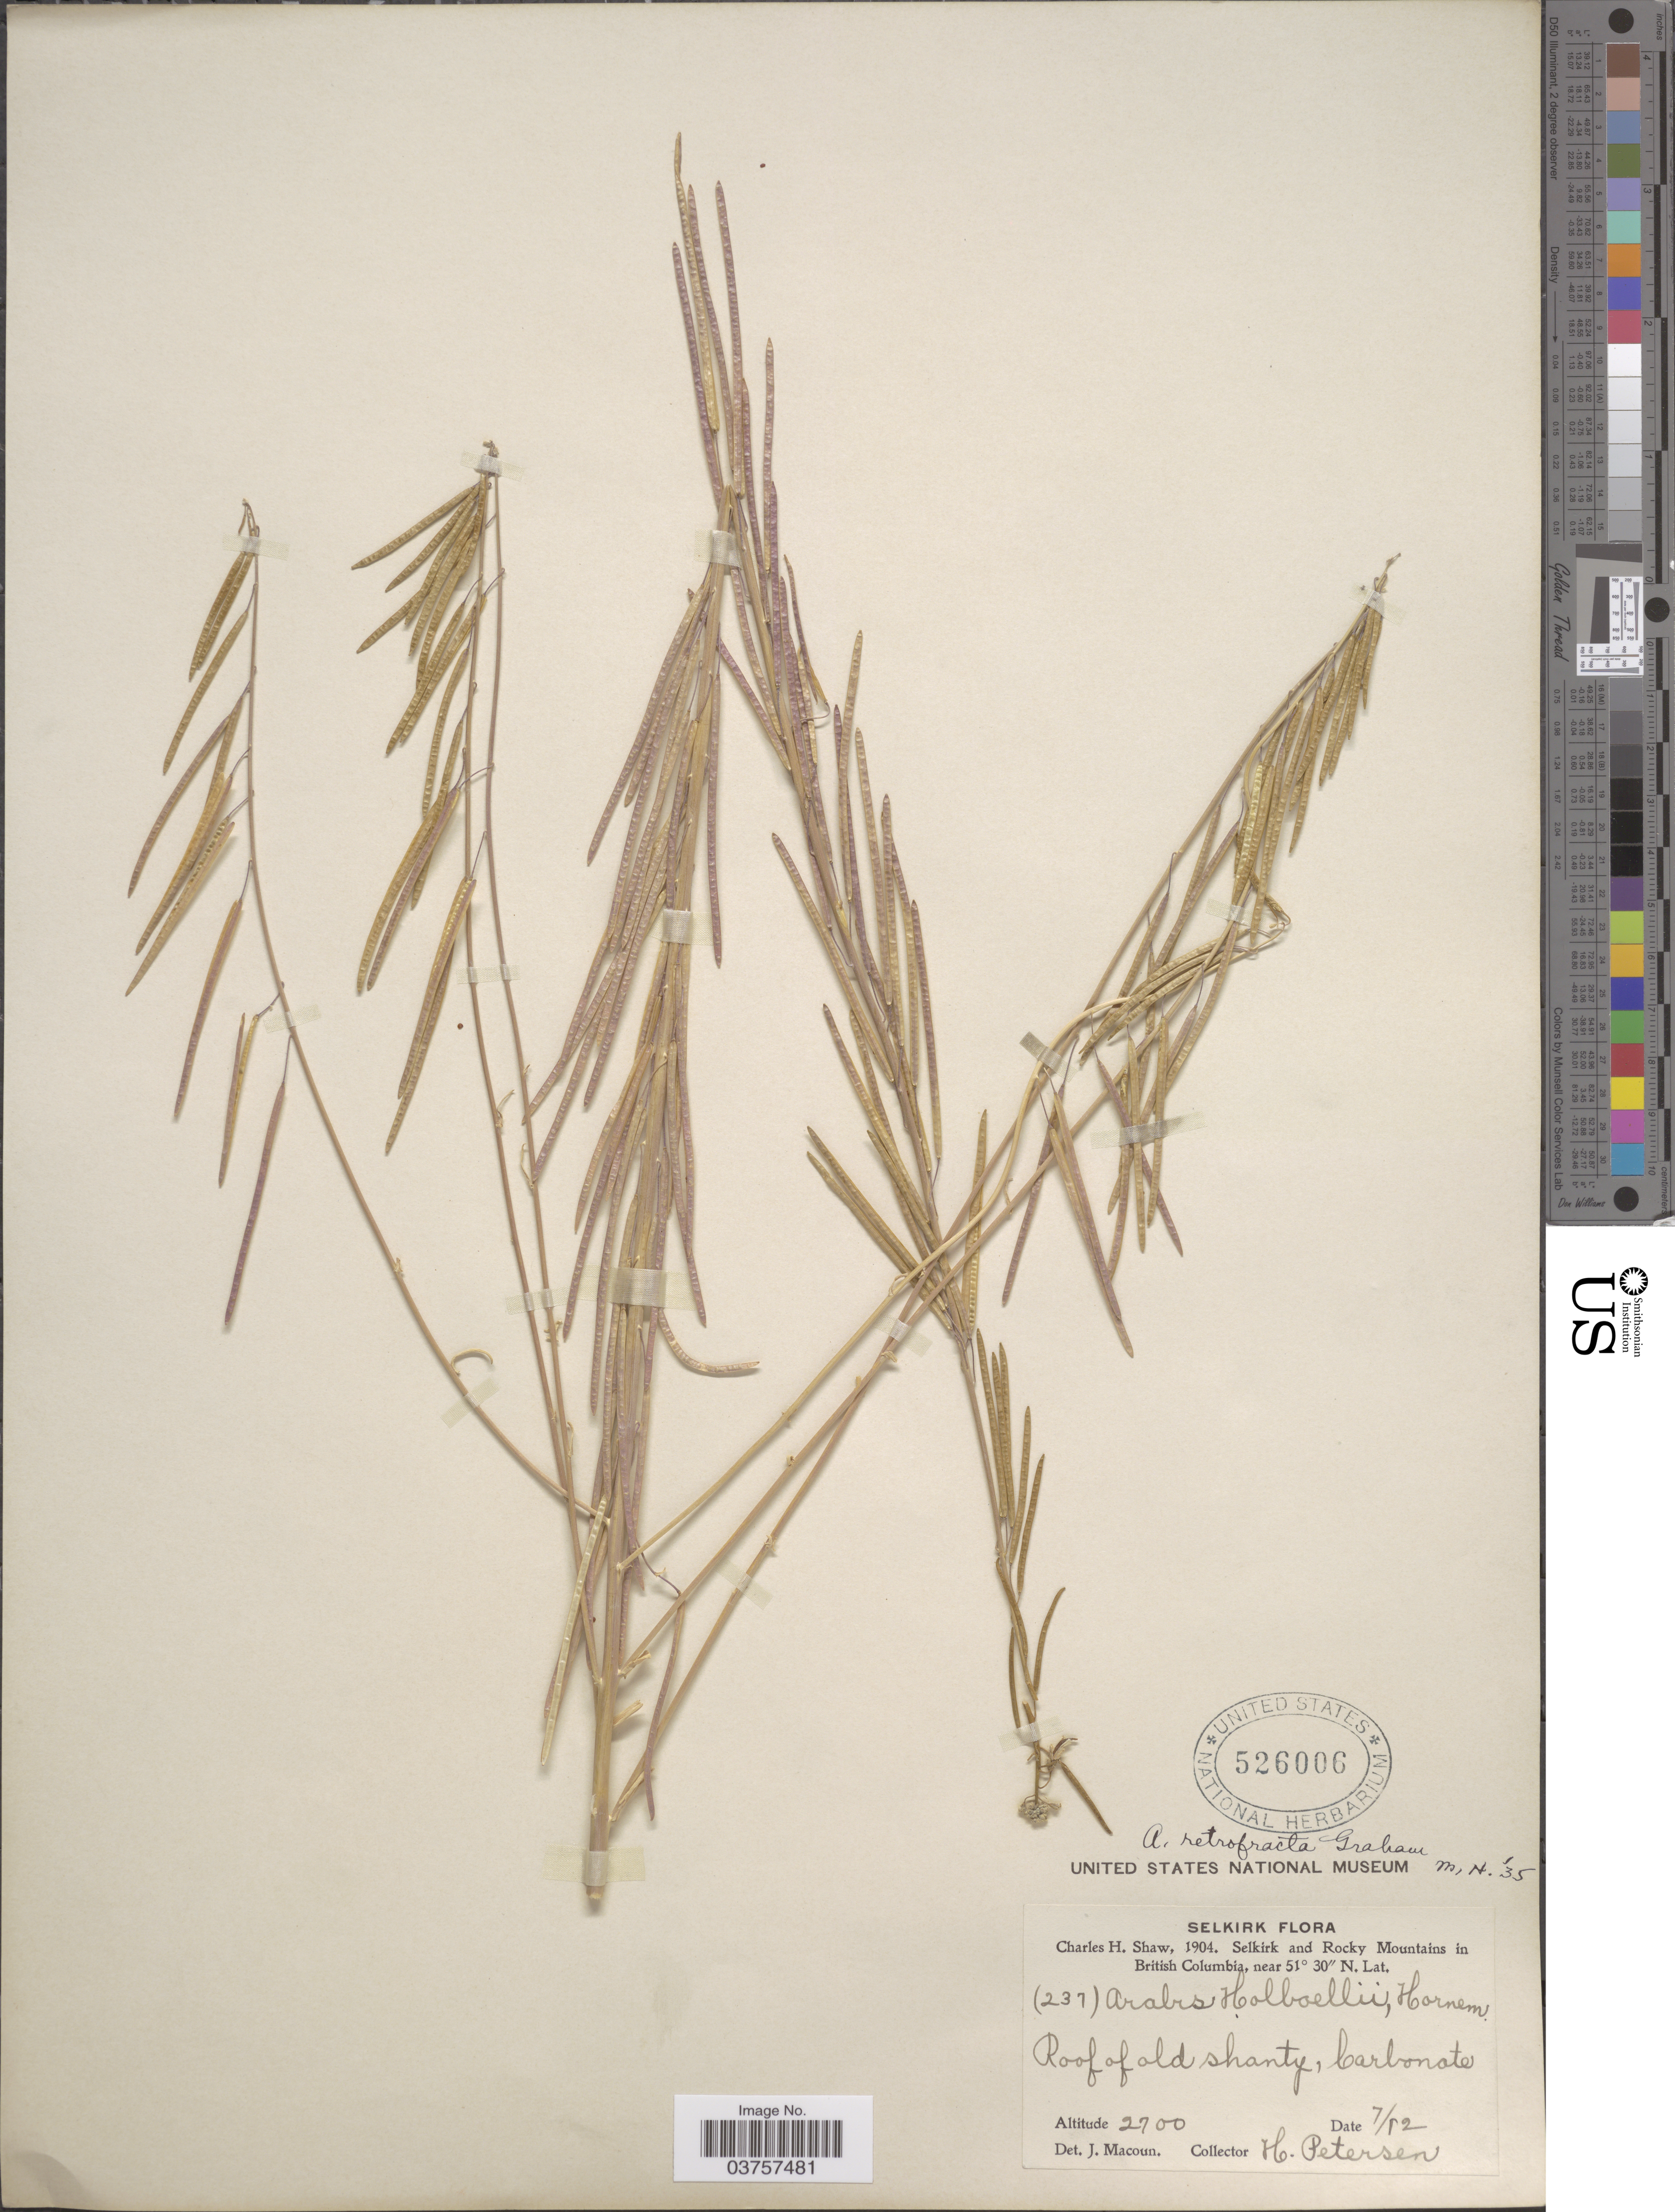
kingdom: Plantae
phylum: Tracheophyta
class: Magnoliopsida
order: Brassicales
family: Brassicaceae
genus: Arabis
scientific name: Arabis holboellii var. retrofracta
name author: Rydb.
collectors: H. Petersen & C. H. Shaw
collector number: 237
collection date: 1904-07-12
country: Canada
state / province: British Columbia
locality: Selkirk and Rocky Mountains. Carbonate.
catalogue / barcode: US 526006